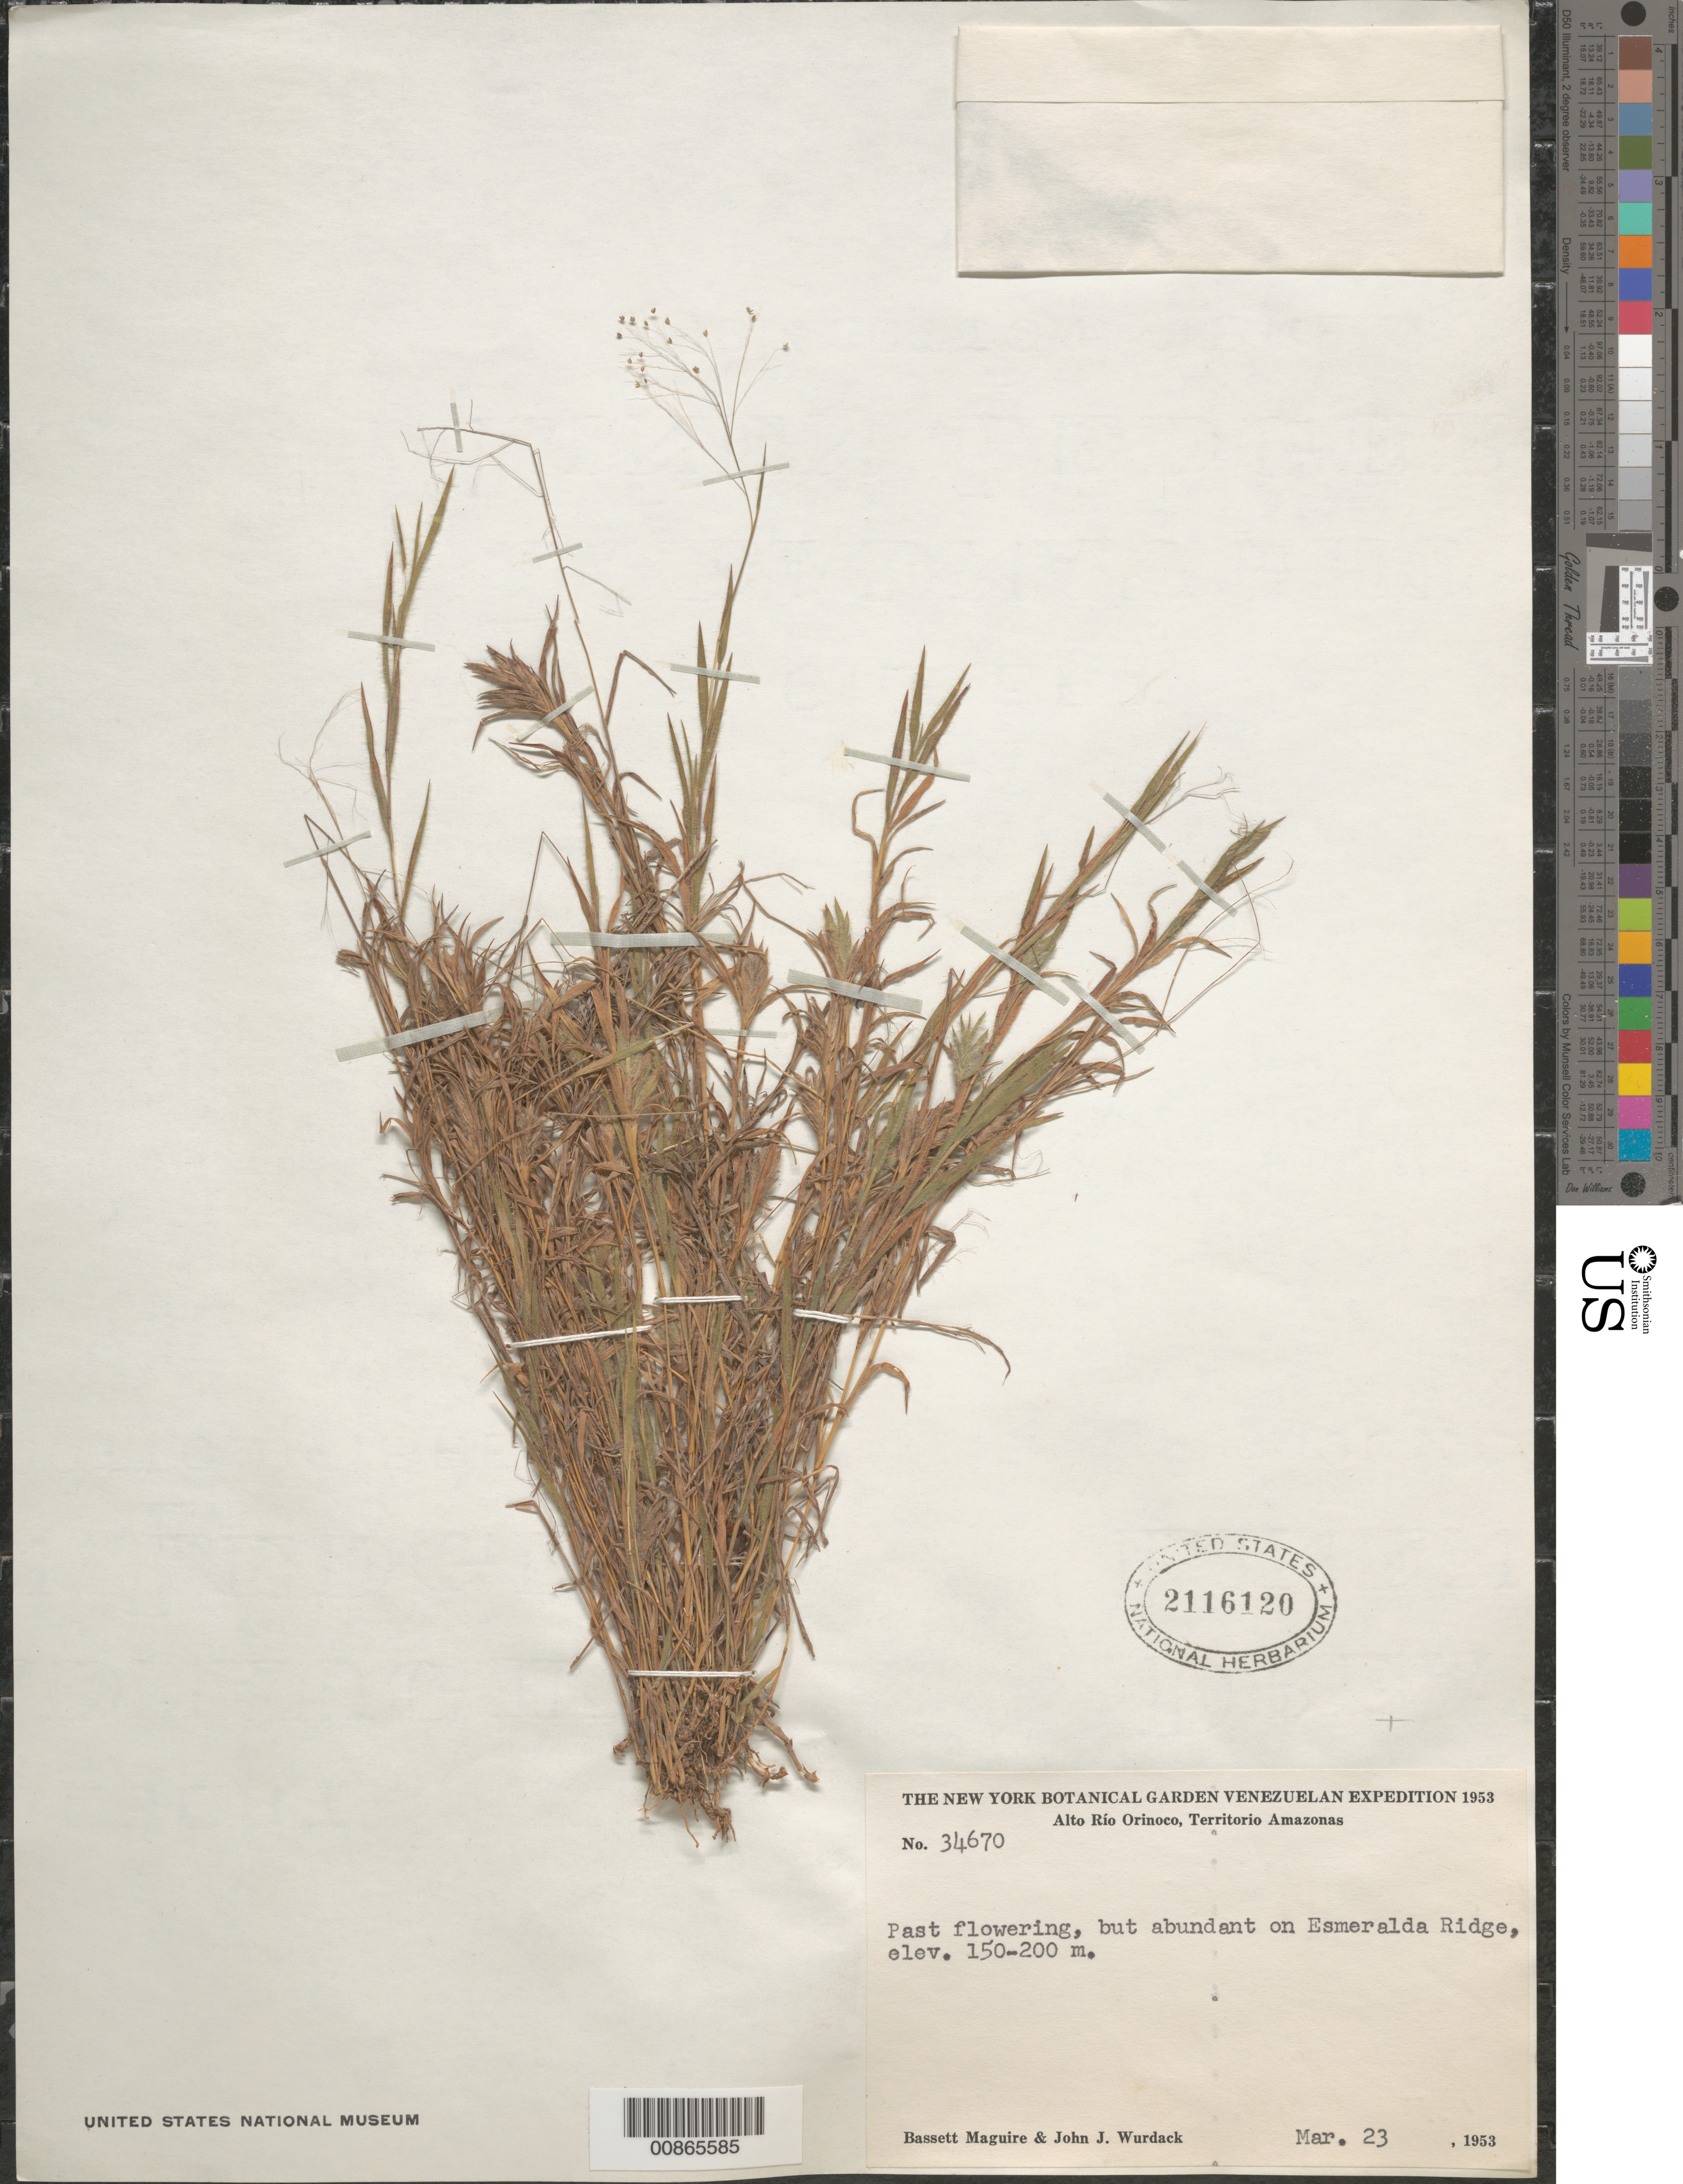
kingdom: Plantae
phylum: Tracheophyta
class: Liliopsida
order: Poales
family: Poaceae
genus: Panicum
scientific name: Panicum sp.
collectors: B. Maguire & J. J. Wurdack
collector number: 34670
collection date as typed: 23-Mar-53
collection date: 1953-03-23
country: Venezuela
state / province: Amazonas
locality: Alto Río Orinoco, Esmeralda Ridge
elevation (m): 150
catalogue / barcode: US 2116120